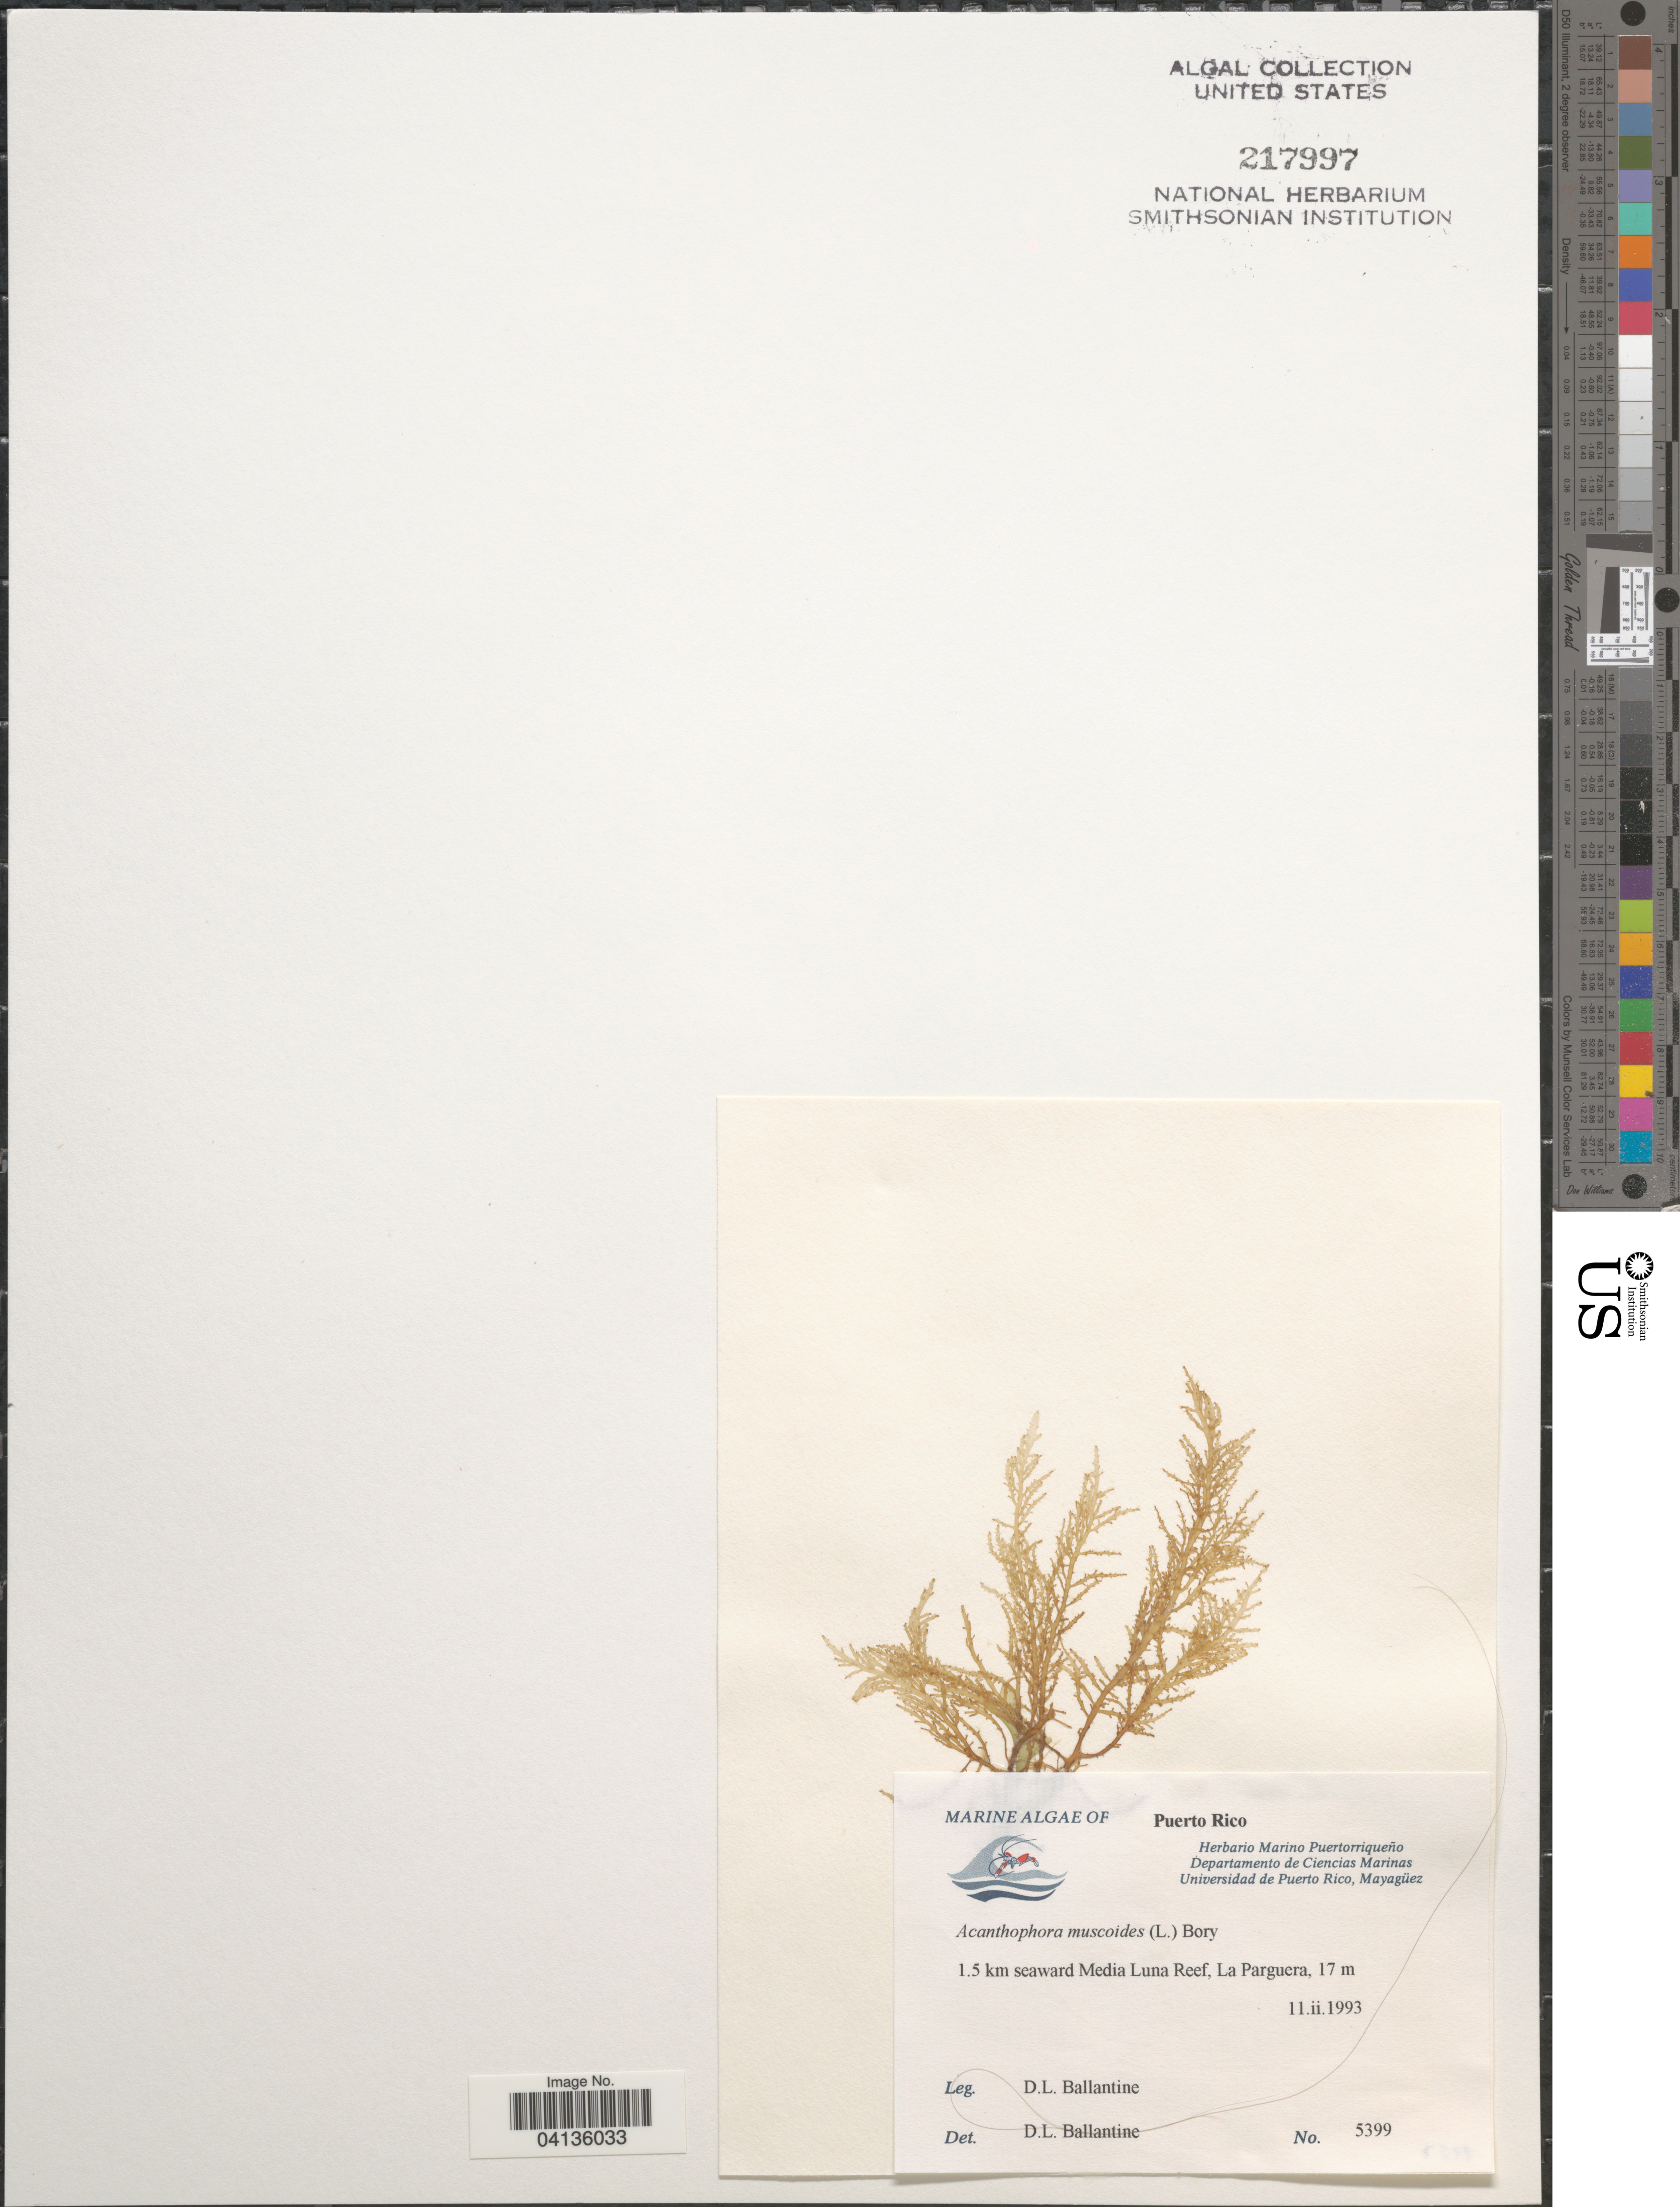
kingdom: Plantae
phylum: Rhodophyta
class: Florideophyceae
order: Ceramiales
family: Rhodomelaceae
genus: Acanthophora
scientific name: Acanthophora muscoides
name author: (C. Agardh) Bory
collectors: D.L. Ballantine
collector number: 5399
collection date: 1993-02-11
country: Puerto Rico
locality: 1.5 km seaward Media Luna Reef, La Parguera.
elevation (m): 17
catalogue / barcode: US 217997